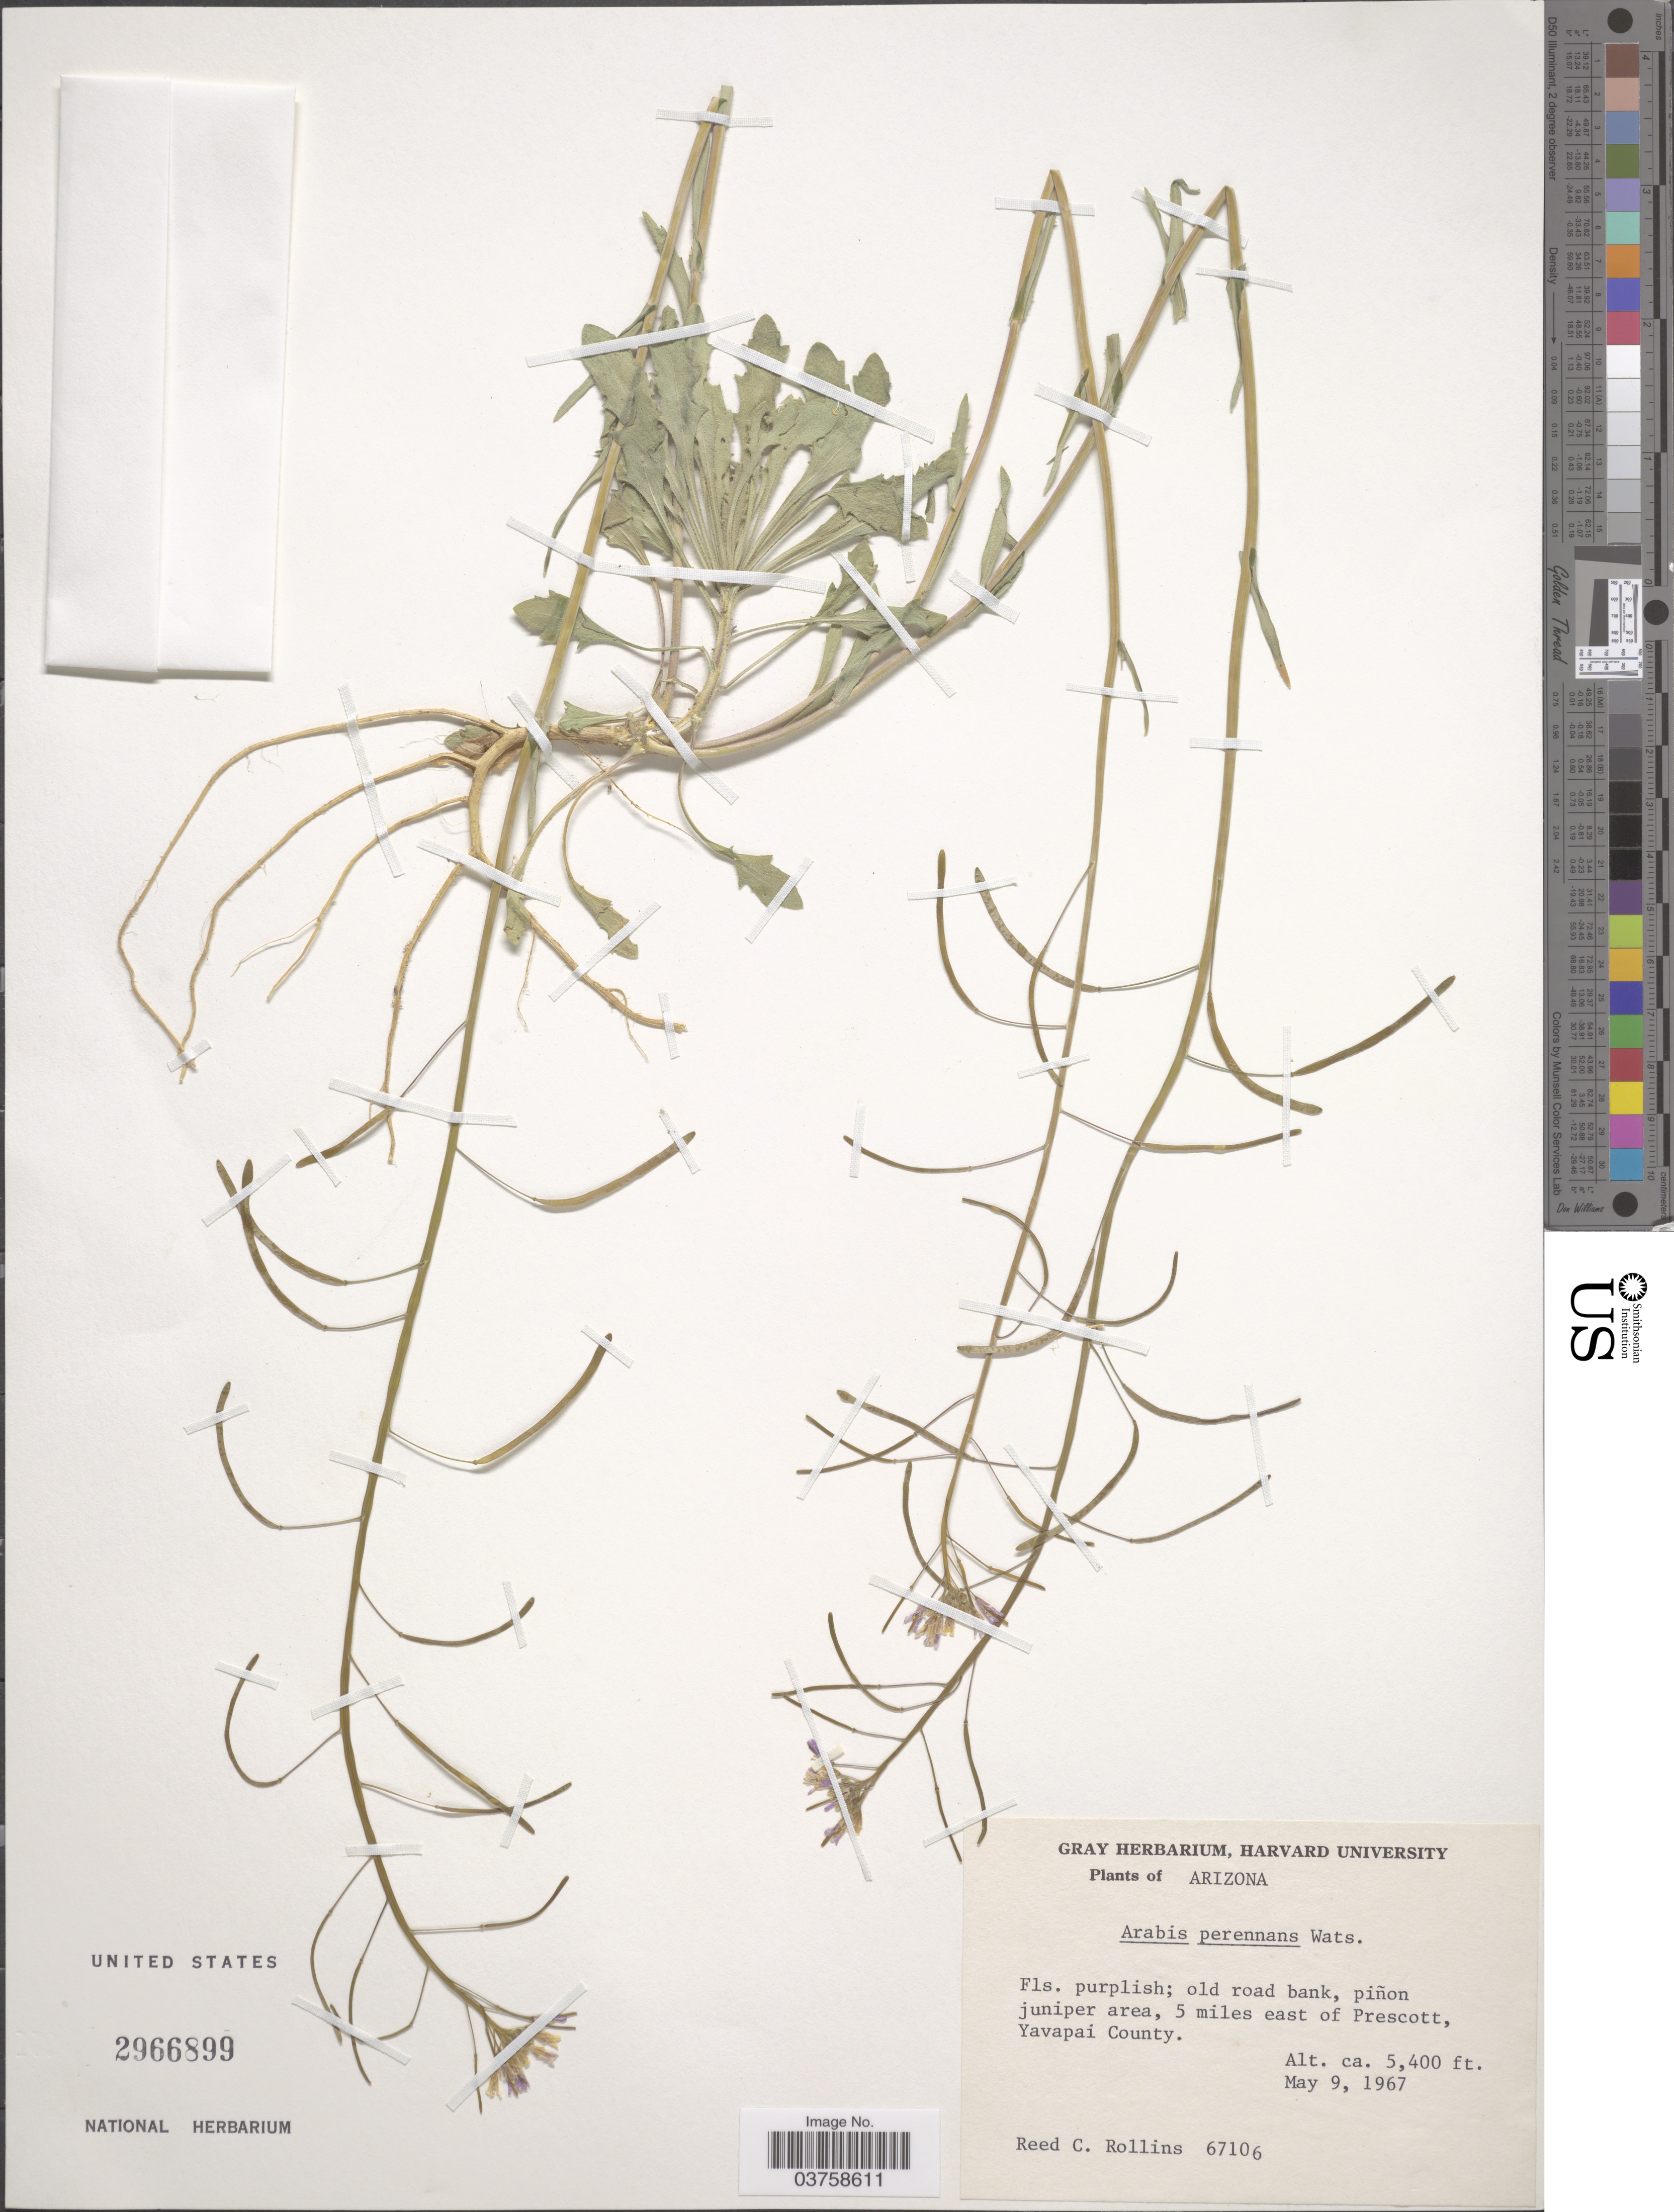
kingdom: Plantae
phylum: Tracheophyta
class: Magnoliopsida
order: Brassicales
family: Brassicaceae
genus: Arabis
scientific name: Arabis perennans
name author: S. Watson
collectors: R. C. Rollins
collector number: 67106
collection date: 1967-05-09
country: United States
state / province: Arizona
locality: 5 miles east of Prescott, Yavapai County.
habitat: old road bank, pinon-juniper area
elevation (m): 1646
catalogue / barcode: US 2966899